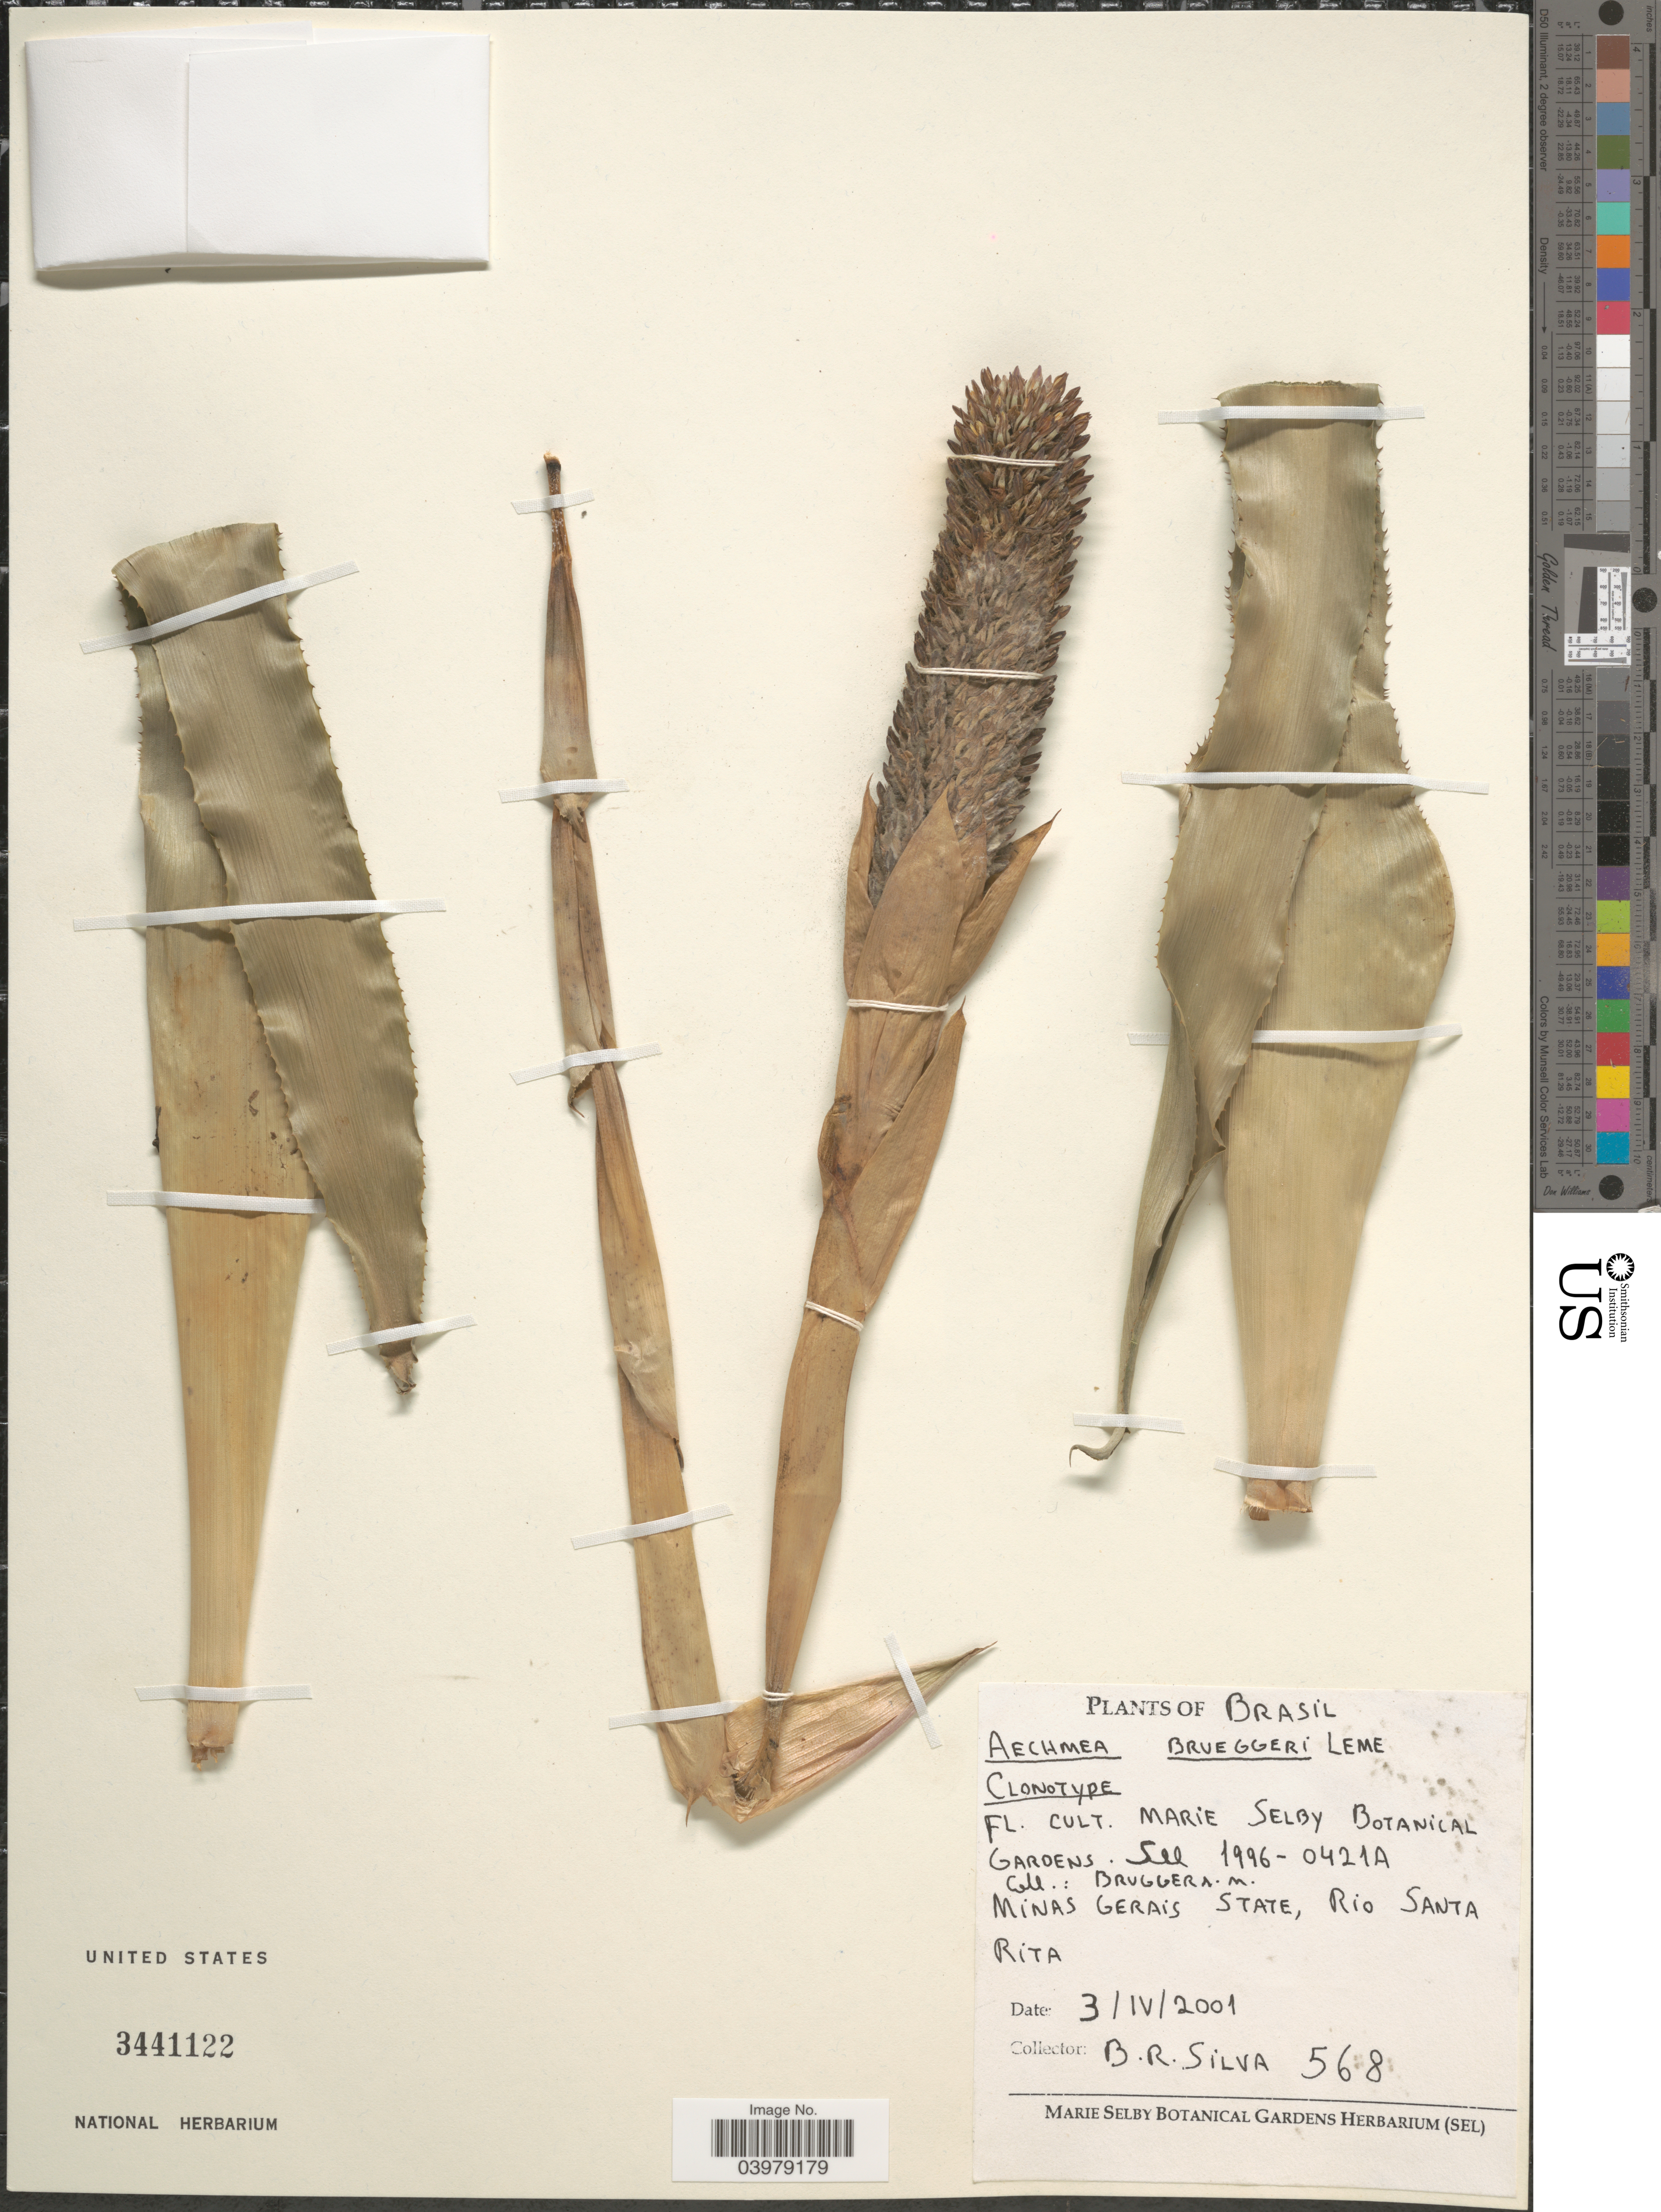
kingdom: Plantae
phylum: Tracheophyta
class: Liliopsida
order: Poales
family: Bromeliaceae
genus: Aechmea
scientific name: Aechmea bruggeri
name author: Leme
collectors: M. Brugger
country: United States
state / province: Florida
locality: Marie Selby Botanical Gardens.Sel 1996- 0421A.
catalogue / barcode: US 3441122